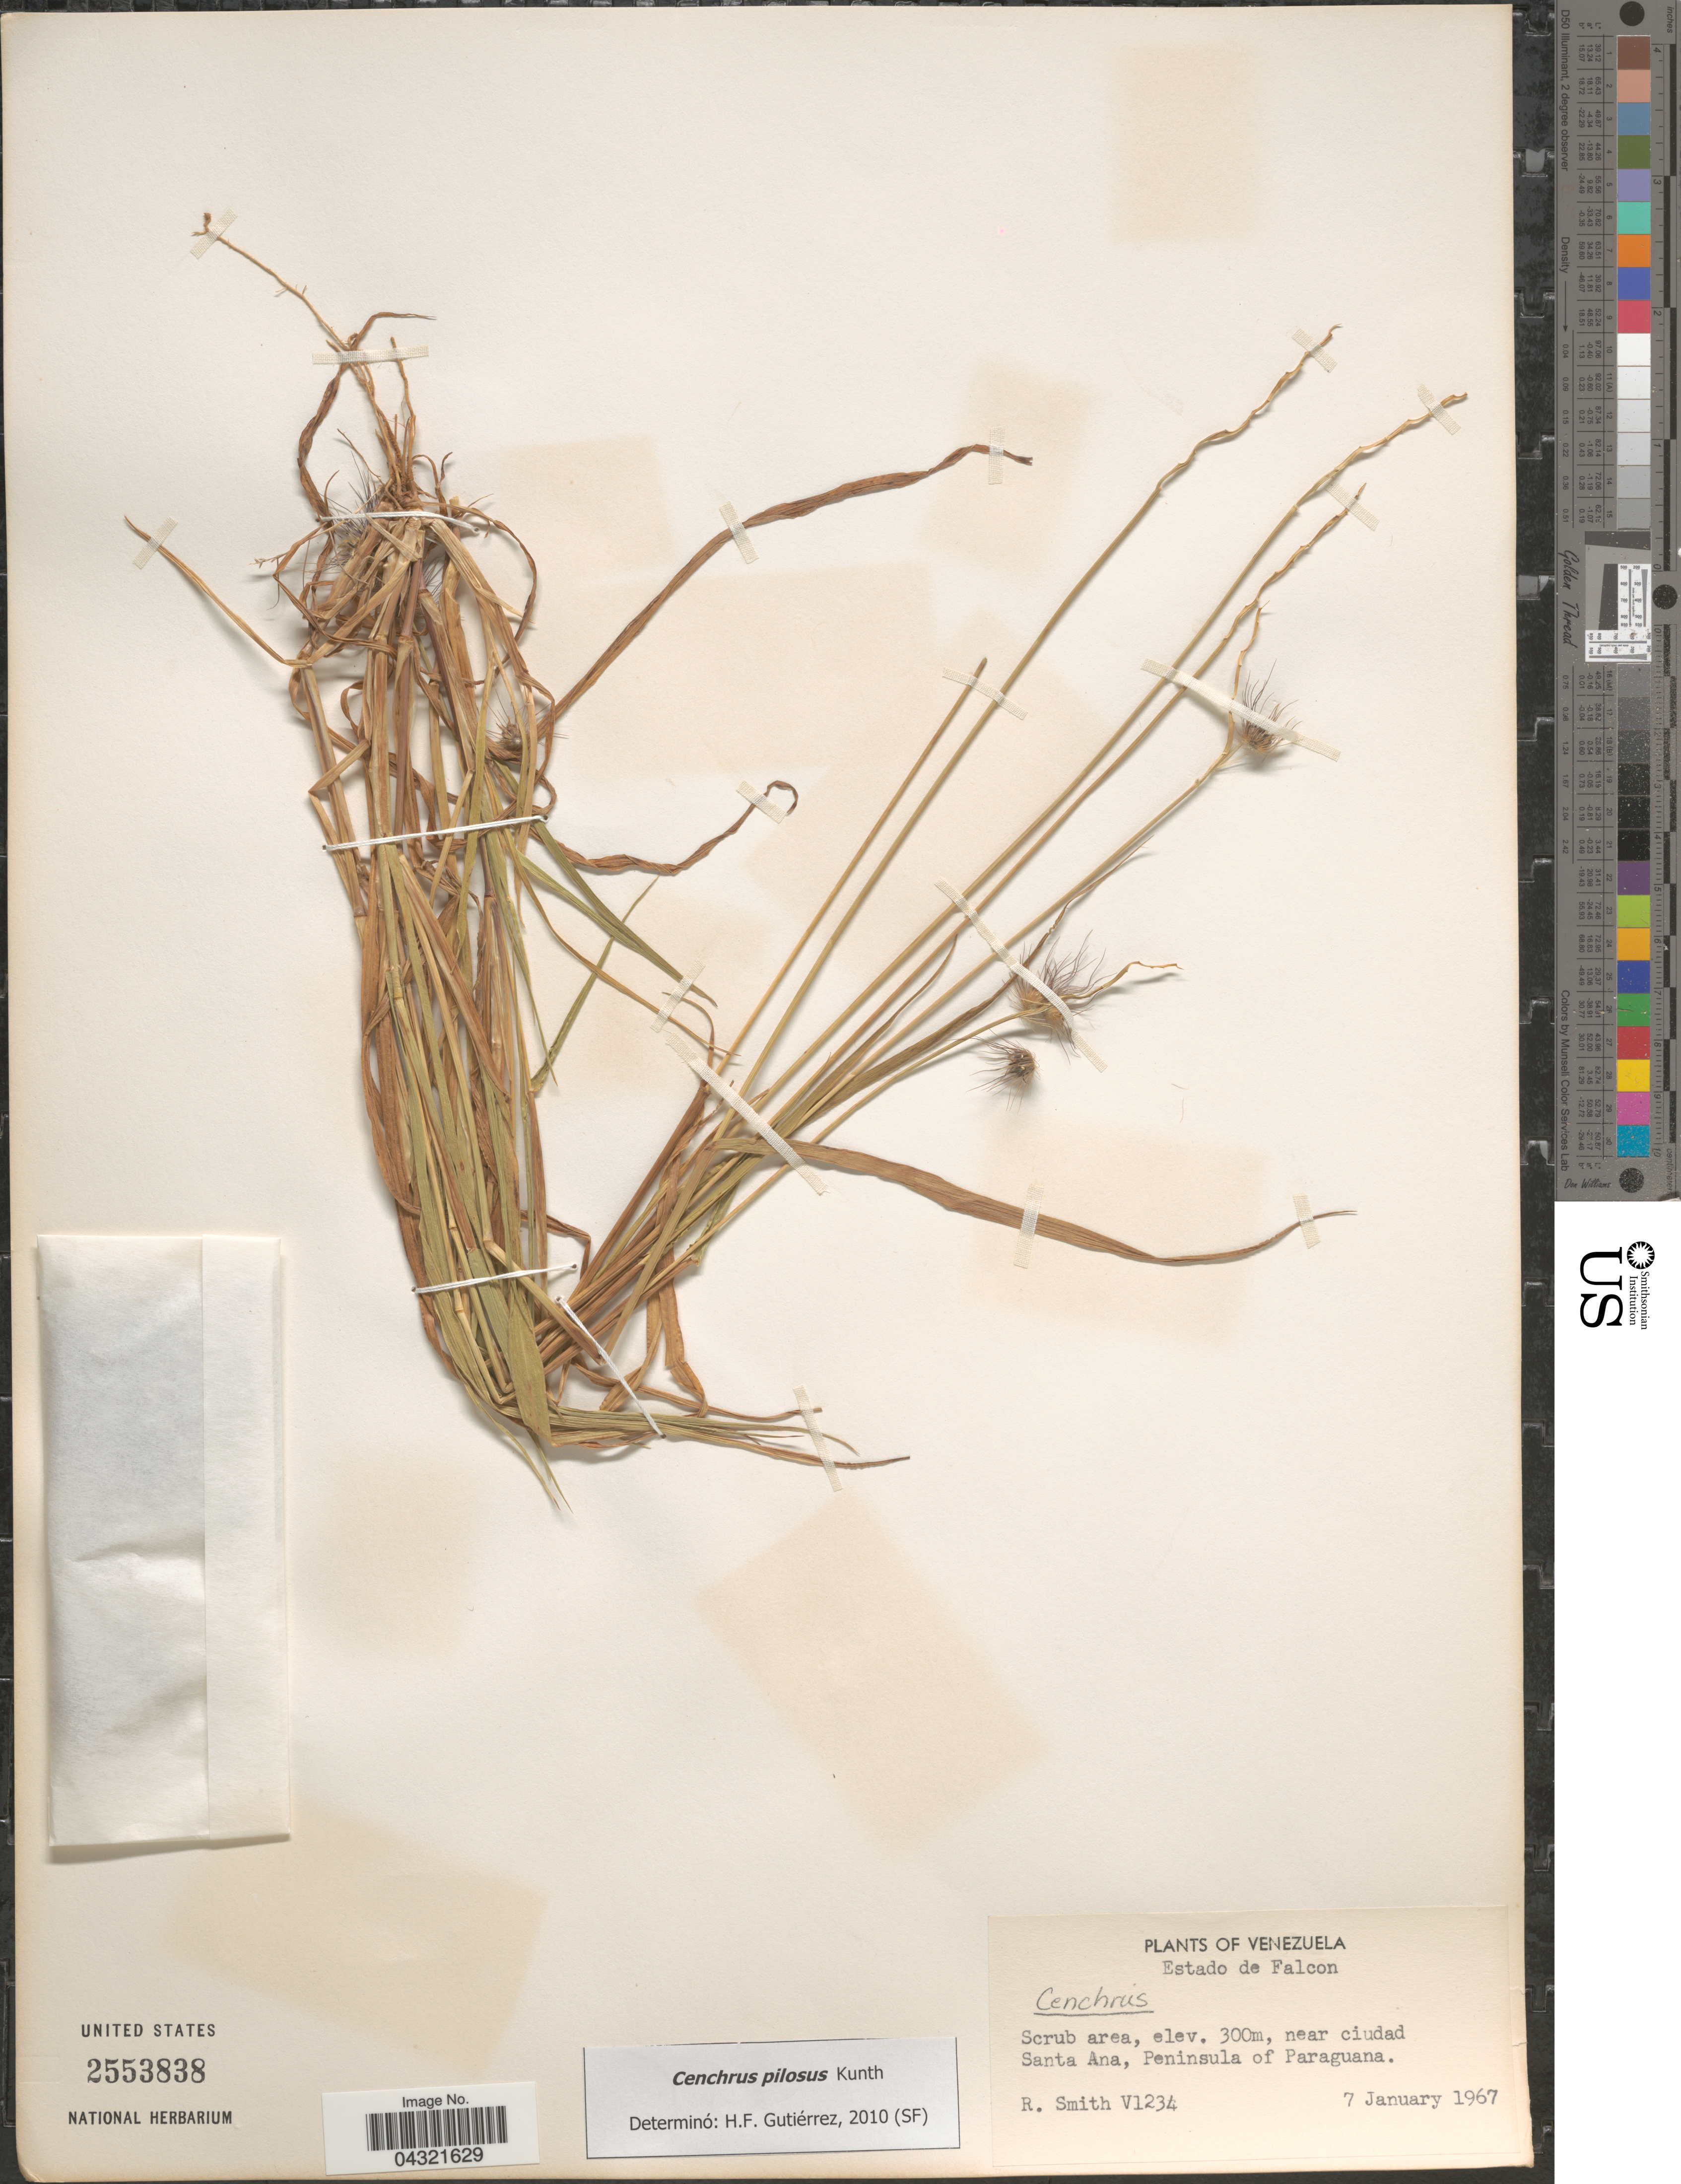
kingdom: Plantae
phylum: Tracheophyta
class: Liliopsida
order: Poales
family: Poaceae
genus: Cenchrus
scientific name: Cenchrus pilosus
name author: Kunth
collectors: R. Smith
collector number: V1234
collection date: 1967-01-07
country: Venezuela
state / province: Falcon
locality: Scrub area, near ciudad Santa Ana, Peninsula of Paraguana.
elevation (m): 300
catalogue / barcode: US 2553838